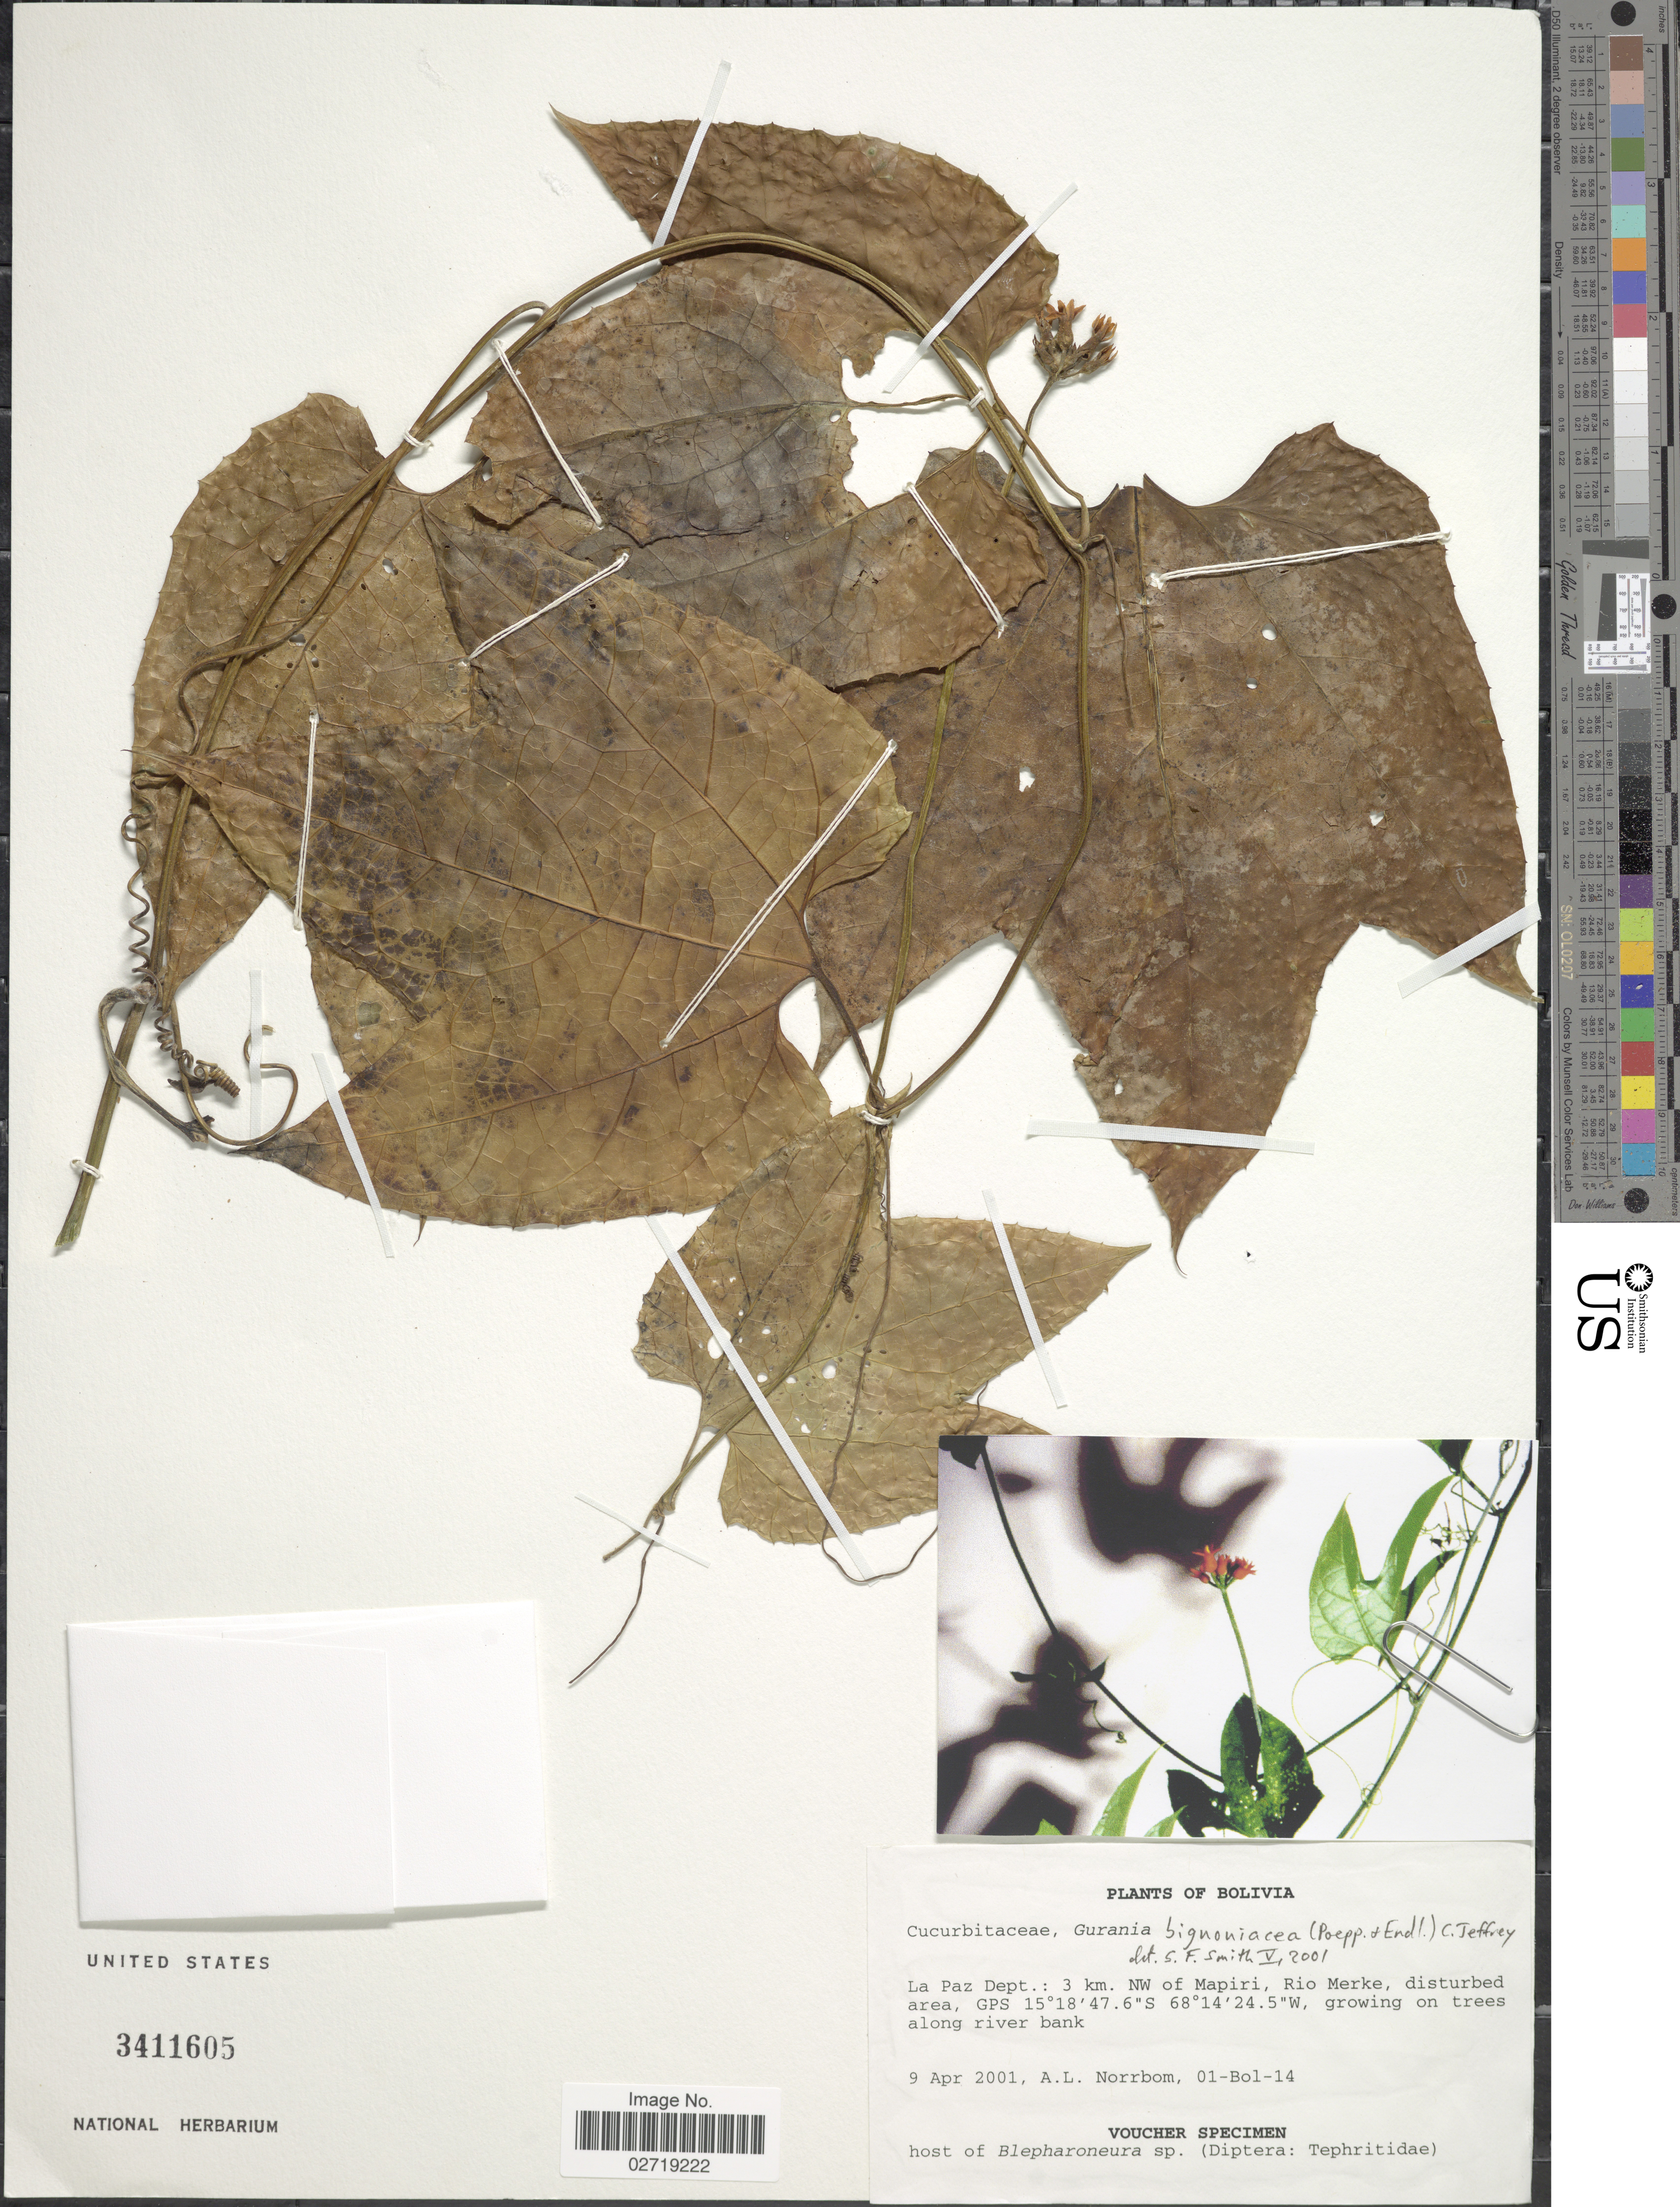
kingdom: Plantae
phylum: Tracheophyta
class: Magnoliopsida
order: Cucurbitales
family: Cucurbitaceae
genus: Gurania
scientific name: Gurania bignoniacea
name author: (Poepp. & Endl.) C. Jeffrey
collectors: A. L. Norrbom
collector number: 01-Bol-14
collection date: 2001-04-09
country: Bolivia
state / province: La Paz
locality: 3 km. NW of Mapiri, Rio Merke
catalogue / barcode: US 3411605